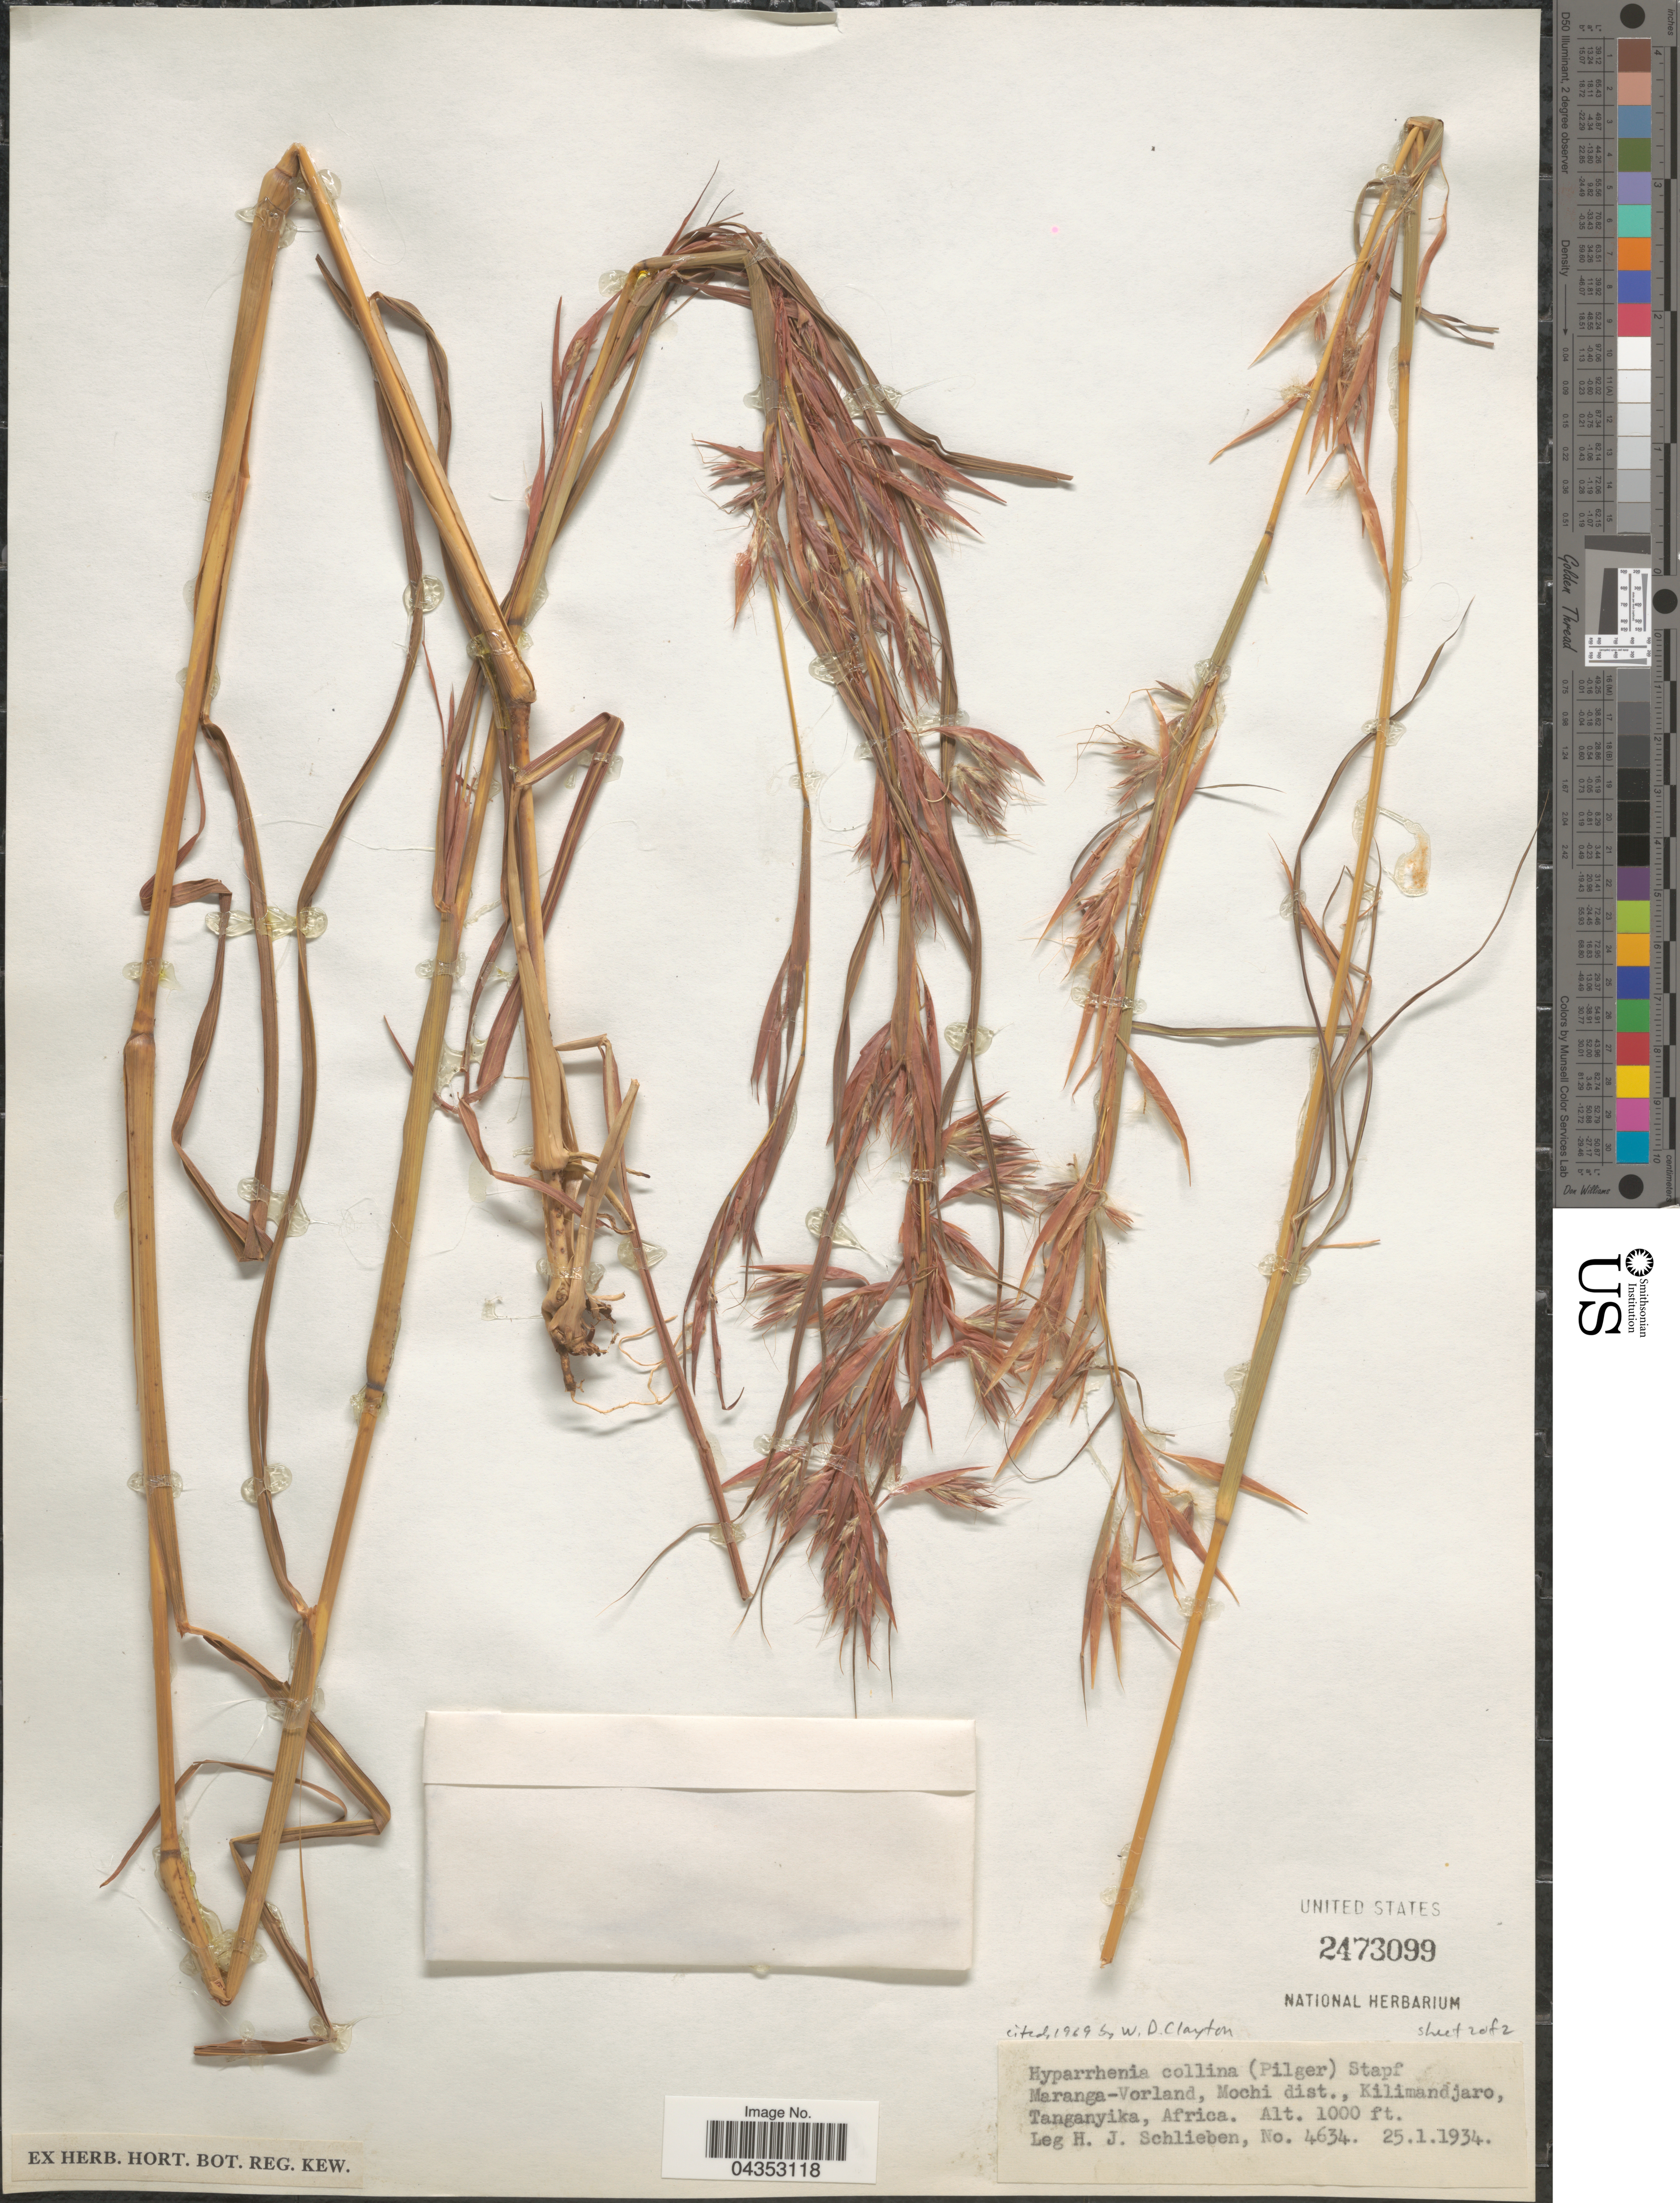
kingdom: Plantae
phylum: Tracheophyta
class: Liliopsida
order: Poales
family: Poaceae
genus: Hyparrhenia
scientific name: Hyparrhenia collina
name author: (Pilg.) Stapf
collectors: H. J. Schlieben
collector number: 4634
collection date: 1934-01-25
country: Tanzania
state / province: Kilimanjaro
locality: Maranga-Vorland, Mochi dist., Kilimandjaro, Tanganyika.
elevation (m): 305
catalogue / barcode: US 2473099